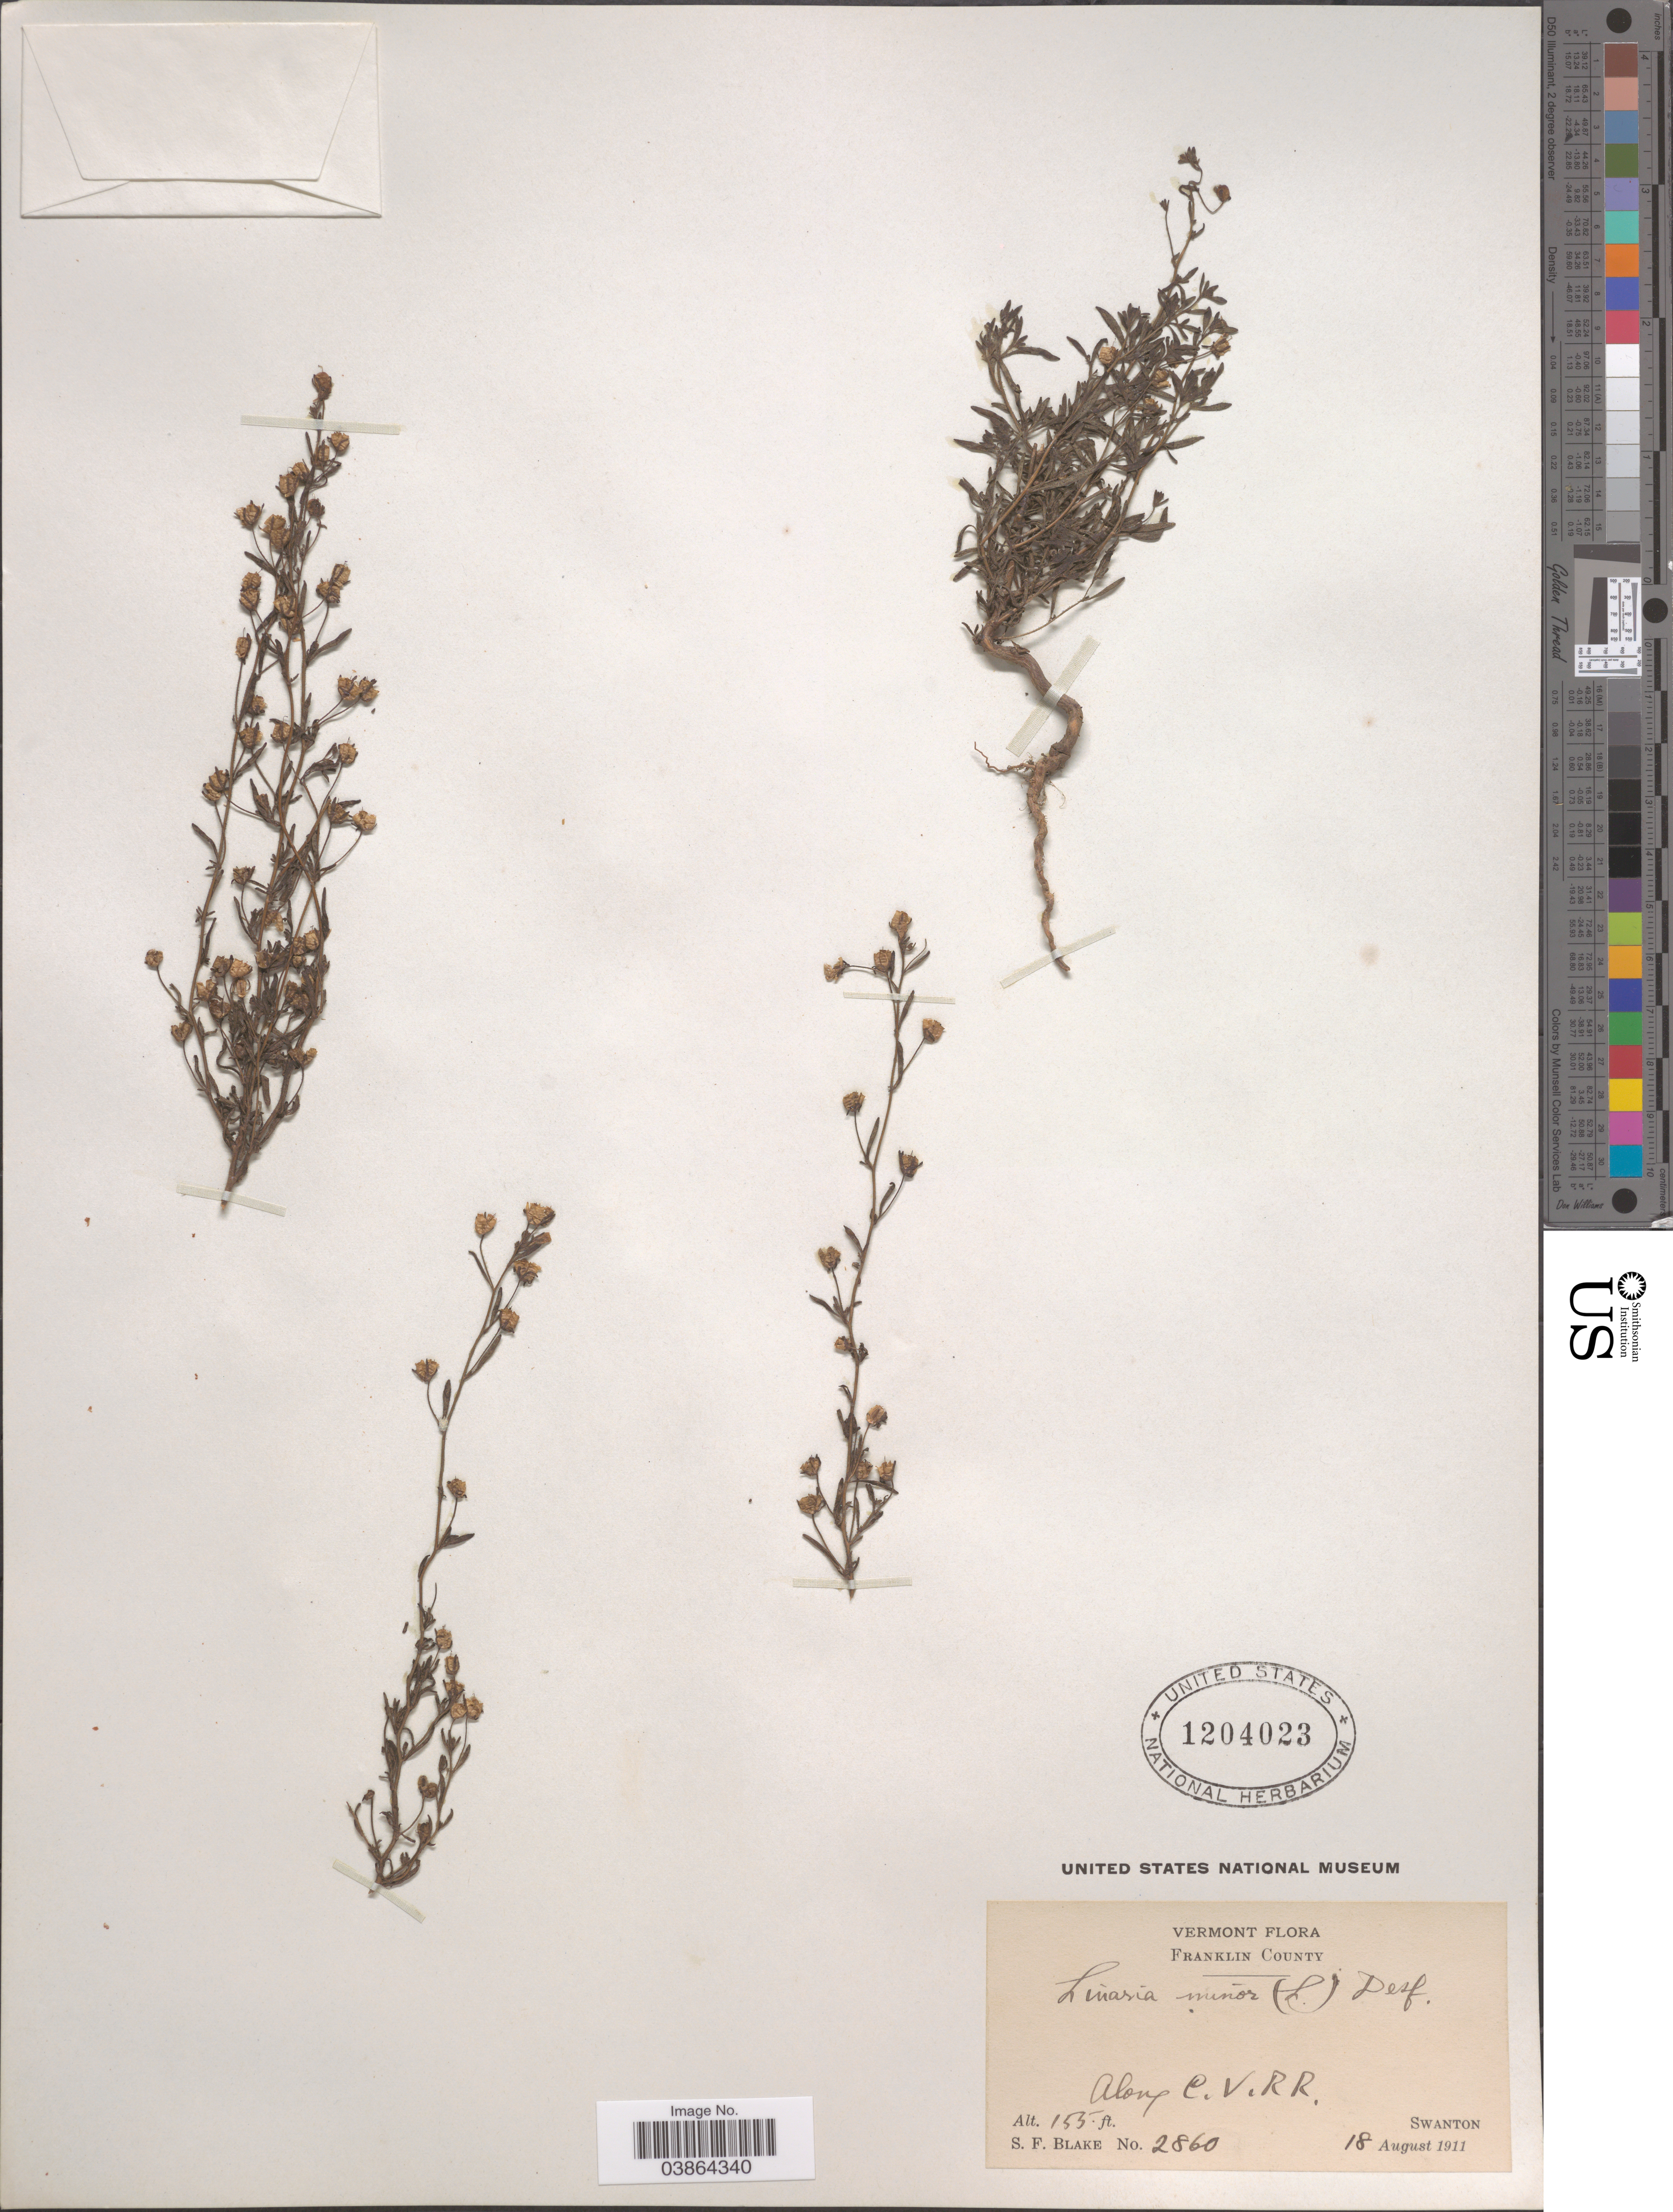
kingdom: Plantae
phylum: Tracheophyta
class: Magnoliopsida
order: Lamiales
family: Plantaginaceae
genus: Chaenorrhinum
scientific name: Chaenorrhinum minor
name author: (L.) Lange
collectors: S. Blake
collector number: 2860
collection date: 1911-08-18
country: United States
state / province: Vermont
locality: Franklin County. Along C. V. RR. Swanton.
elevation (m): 47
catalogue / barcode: US 1204023